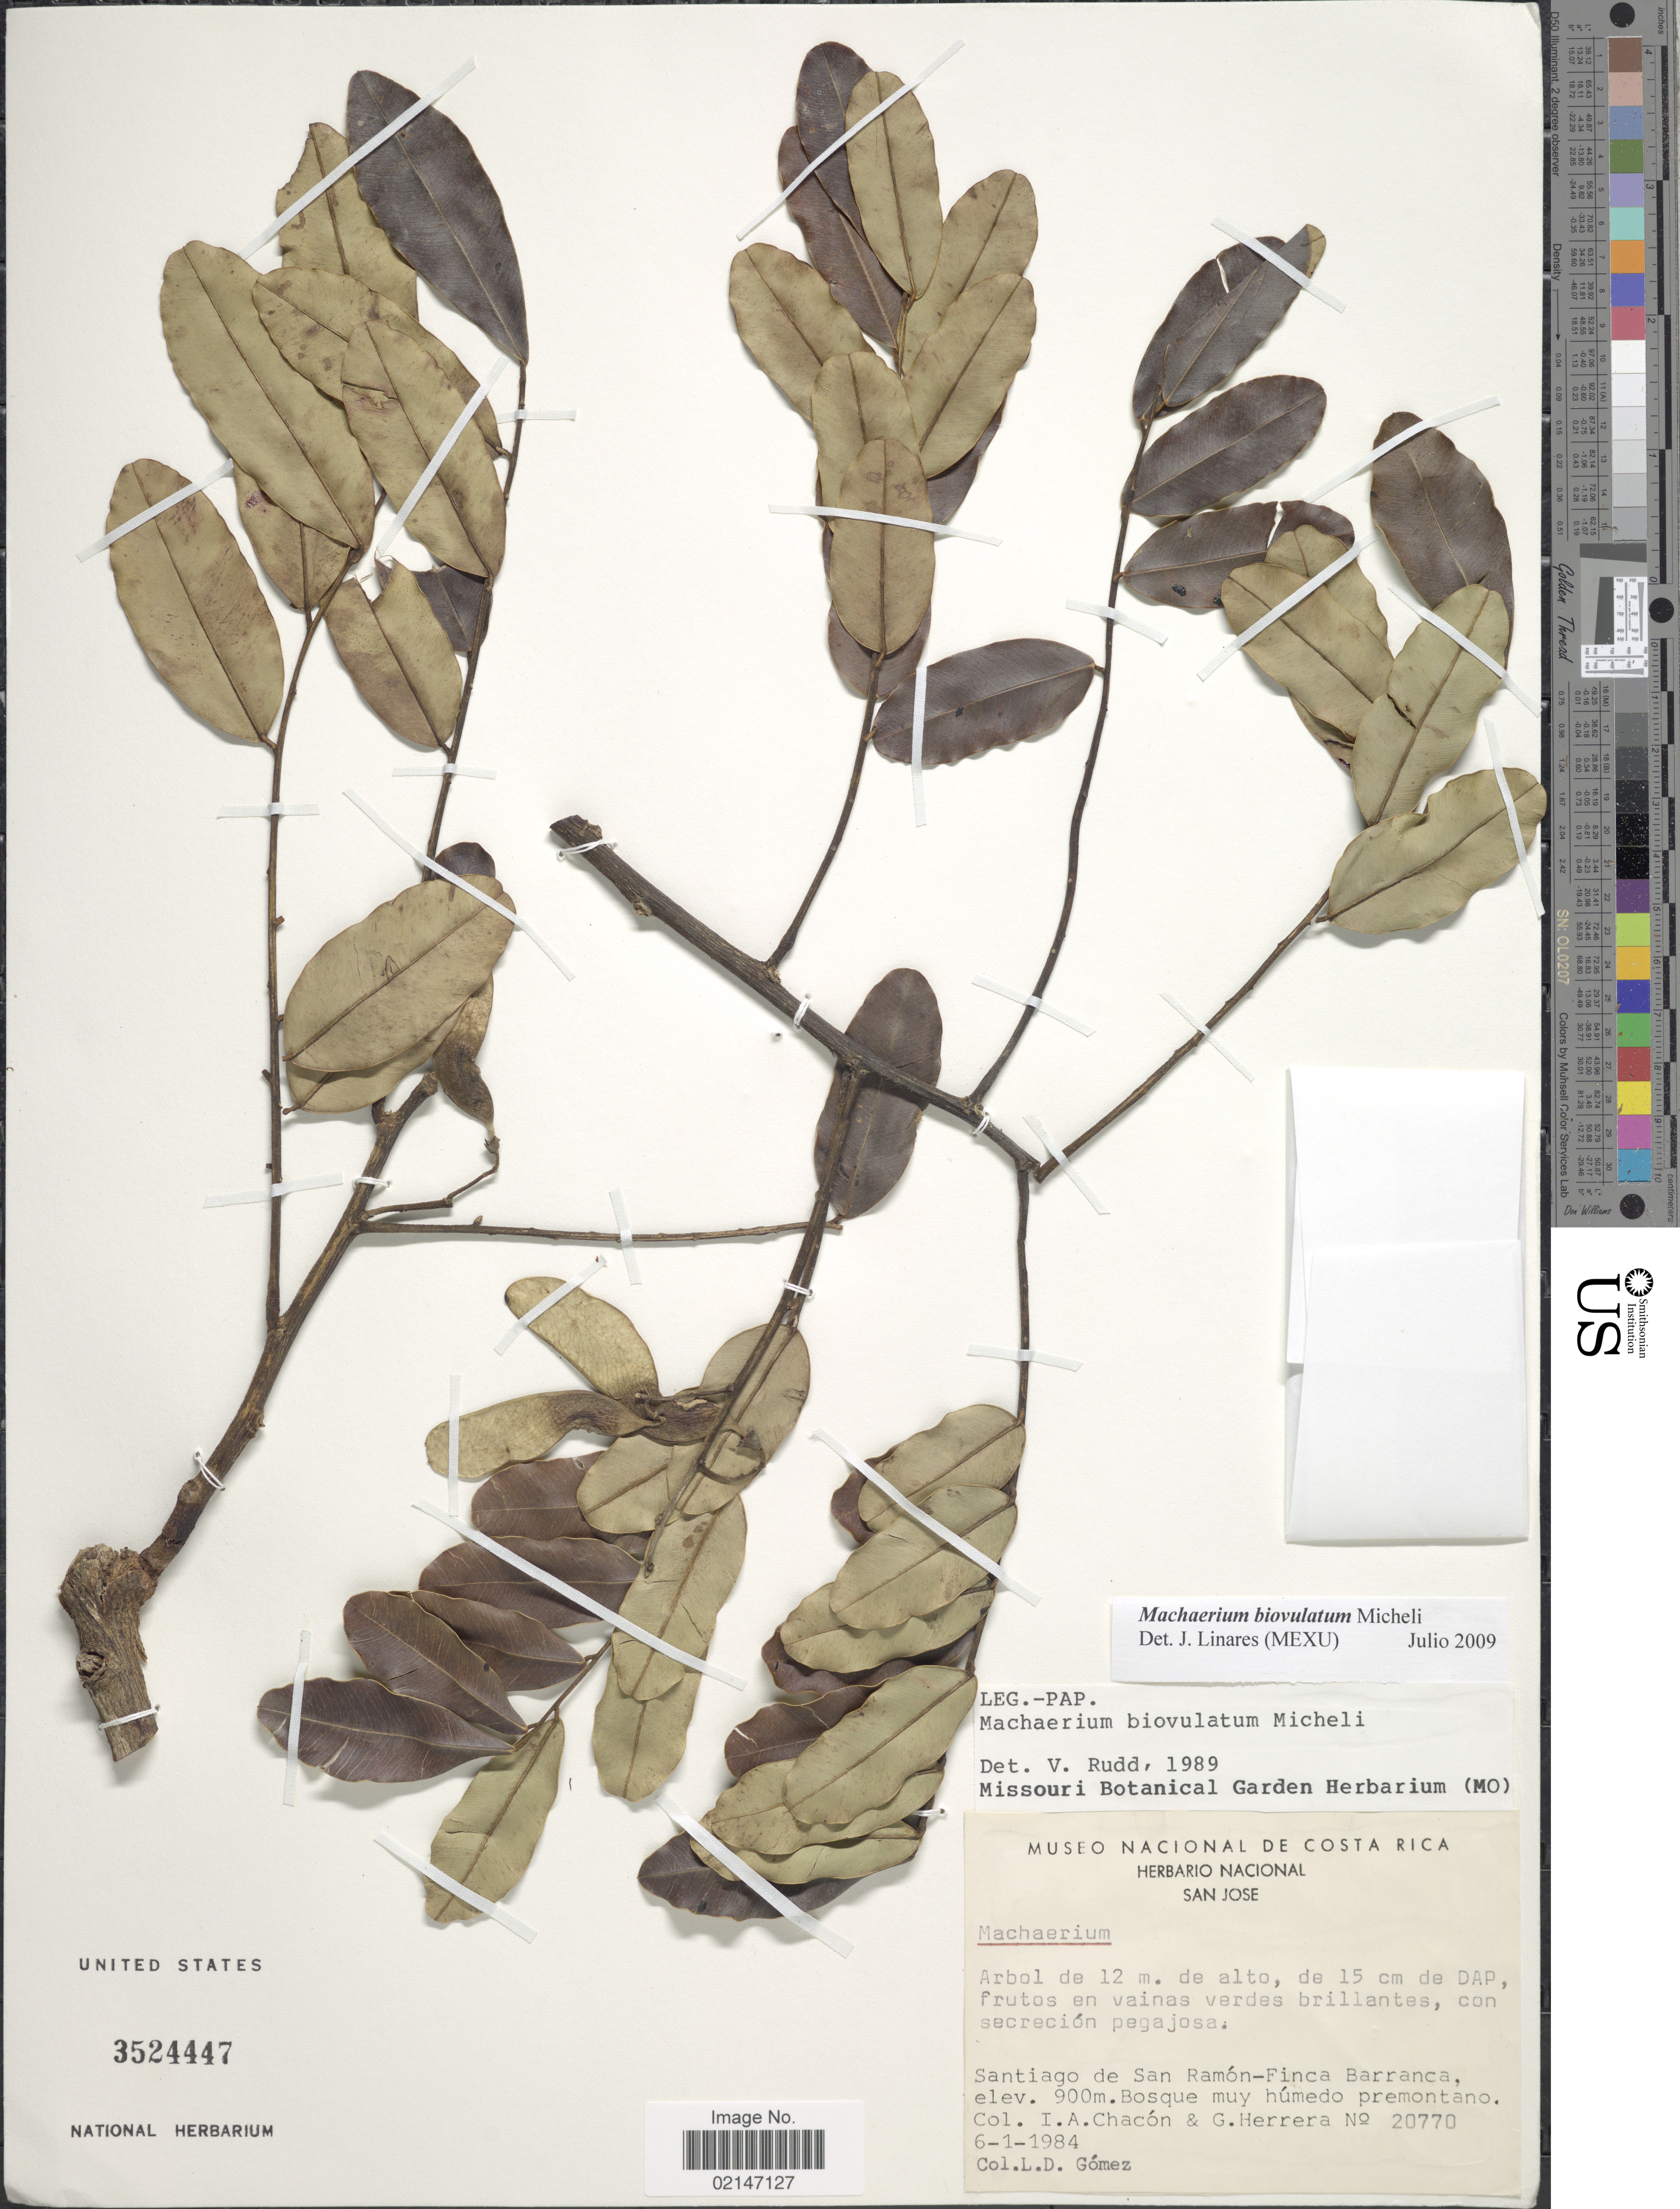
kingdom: Plantae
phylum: Tracheophyta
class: Magnoliopsida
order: Fabales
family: Fabaceae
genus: Machaerium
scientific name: Machaerium biovulatum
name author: Micheli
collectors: L. D. Gómez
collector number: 20770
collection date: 1984-01-06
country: Costa Rica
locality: Santiago de San Ramon - Finca Barranca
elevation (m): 900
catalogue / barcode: US 3524447